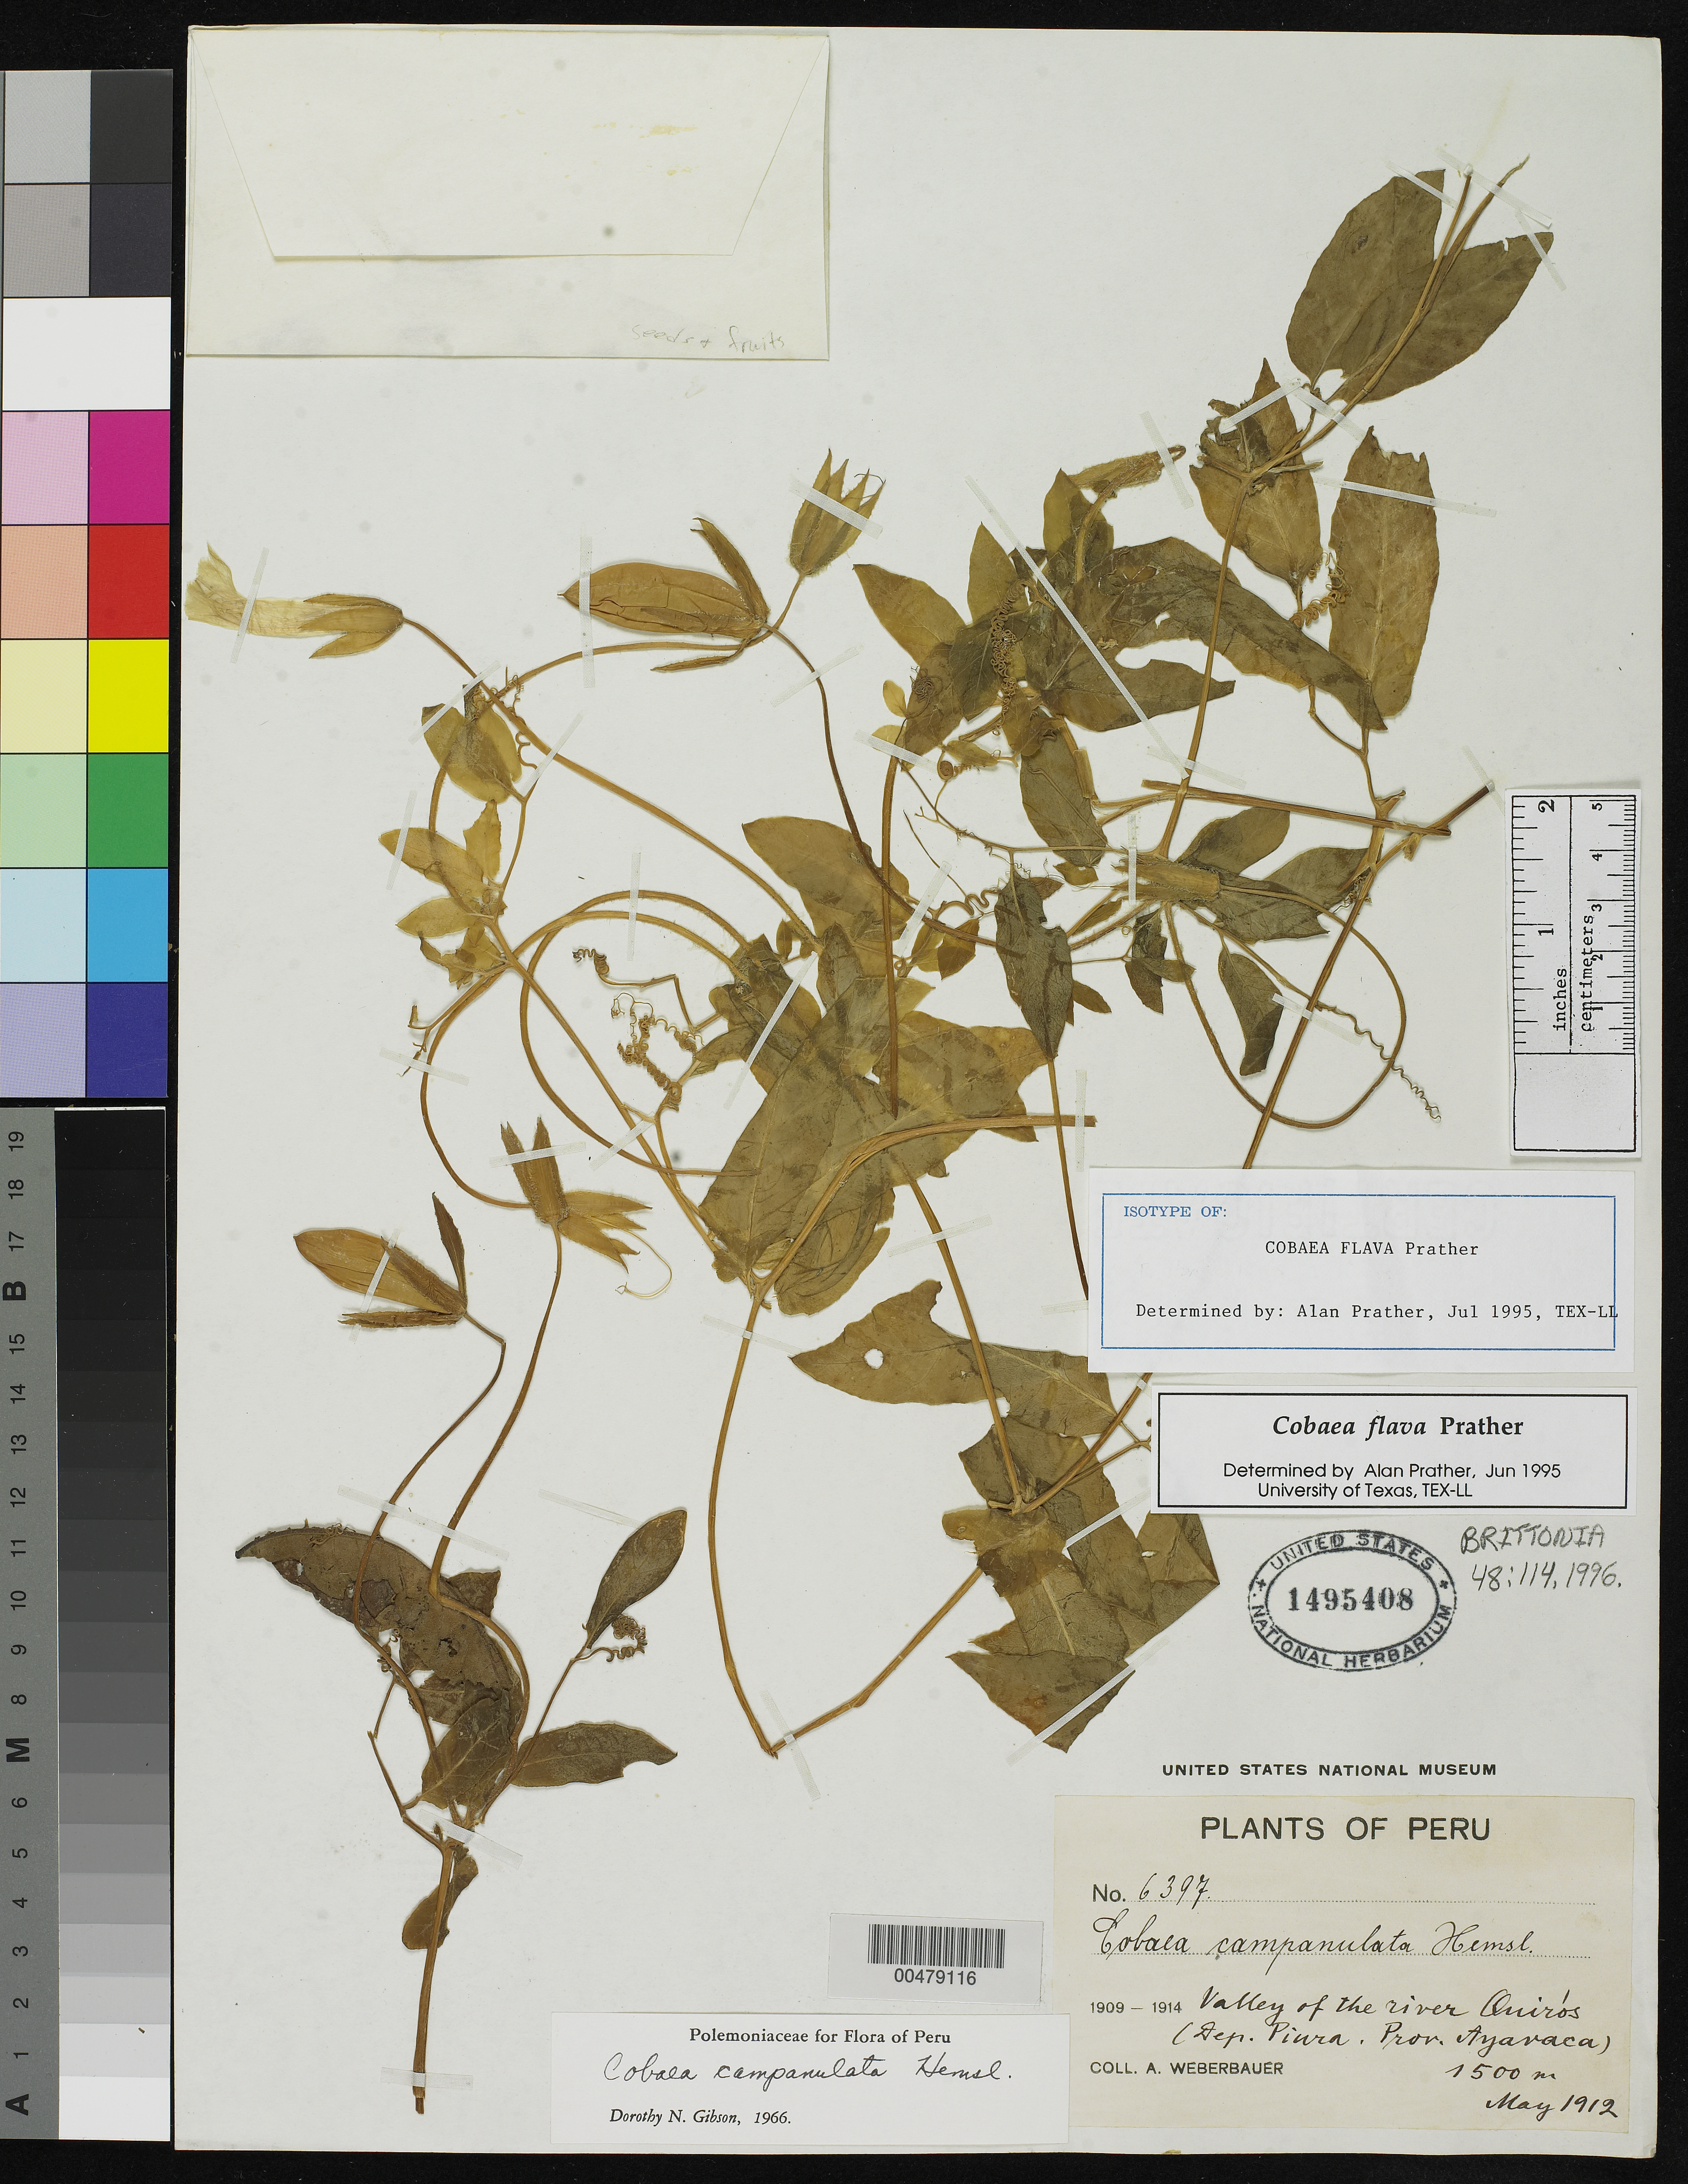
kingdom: Plantae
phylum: Tracheophyta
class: Magnoliopsida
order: Ericales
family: Polemoniaceae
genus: Cobaea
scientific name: Cobaea flava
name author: Prather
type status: Isotype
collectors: A. Weberbauer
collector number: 6397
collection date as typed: May 1912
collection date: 1912-05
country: Peru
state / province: Piura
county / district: Ayabaca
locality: Valley of River Quiros.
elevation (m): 1500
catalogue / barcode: US 1495408